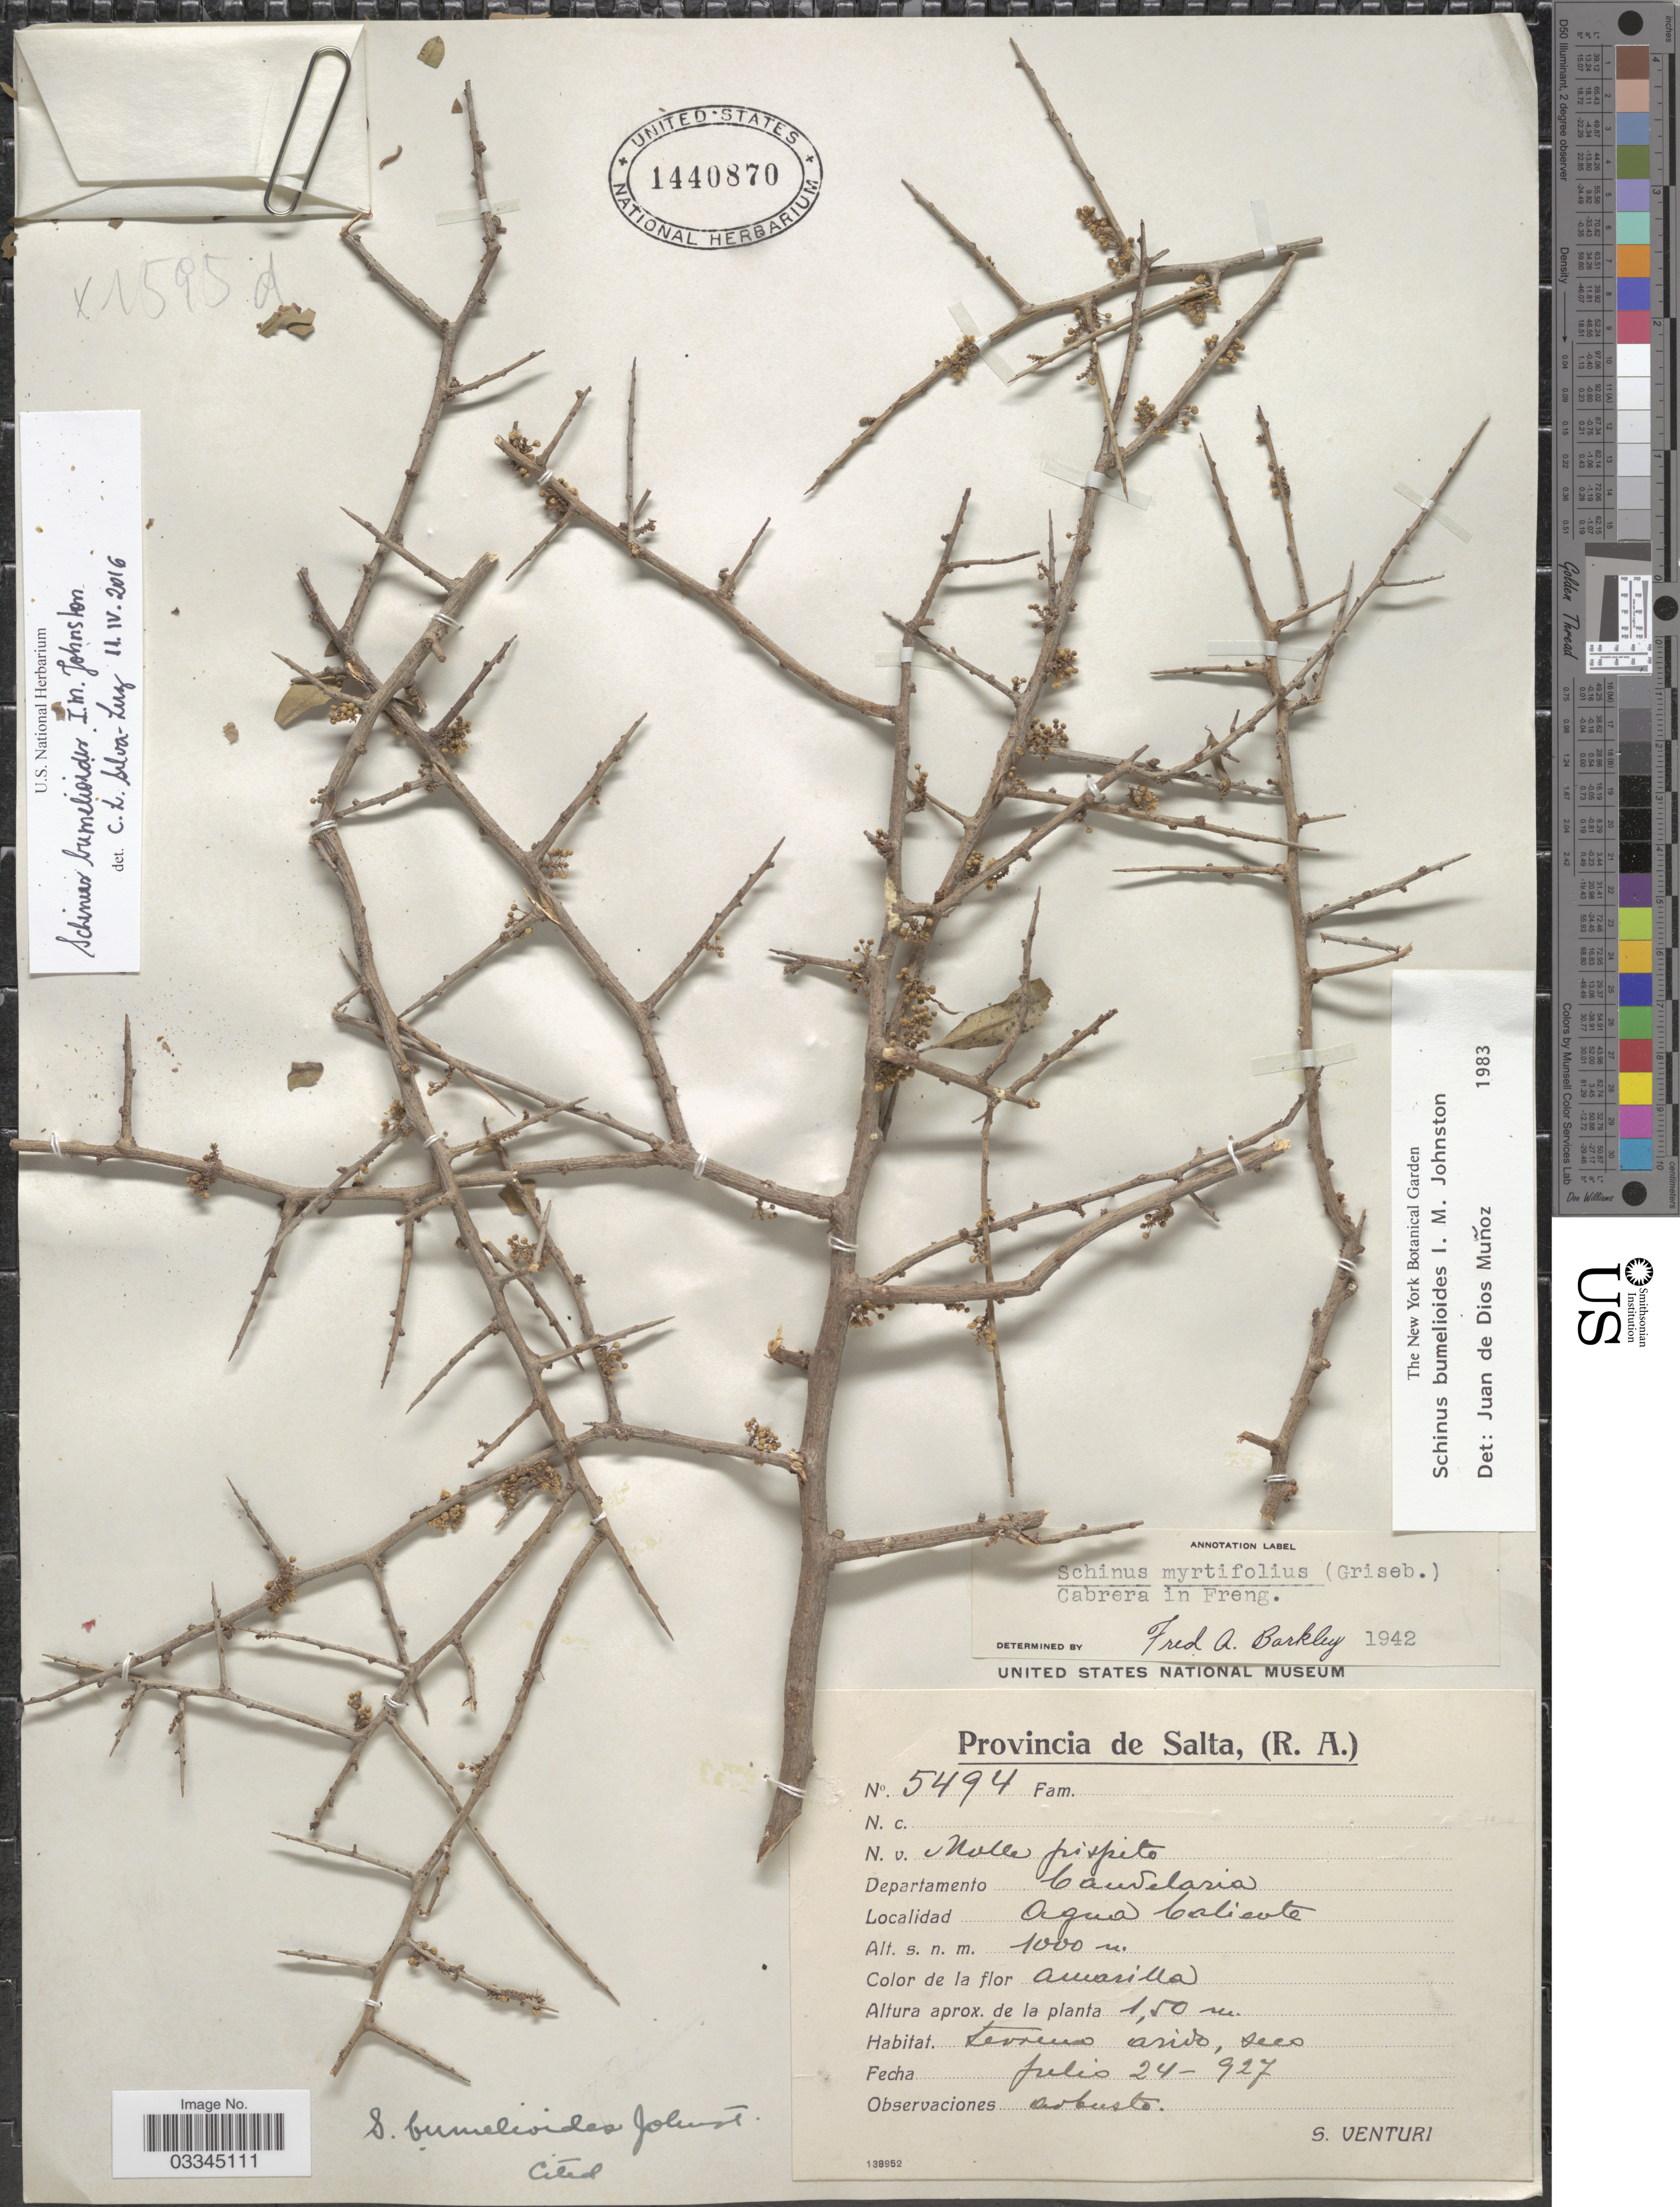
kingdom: Plantae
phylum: Tracheophyta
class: Magnoliopsida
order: Sapindales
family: Anacardiaceae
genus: Schinus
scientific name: Schinus bumelioides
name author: I.M. Johnst.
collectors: S. Venturi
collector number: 5494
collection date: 1927-07-24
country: Argentina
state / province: Salta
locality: Departamento Candelaria, Agua Caliente.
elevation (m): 1000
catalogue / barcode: US 1440870